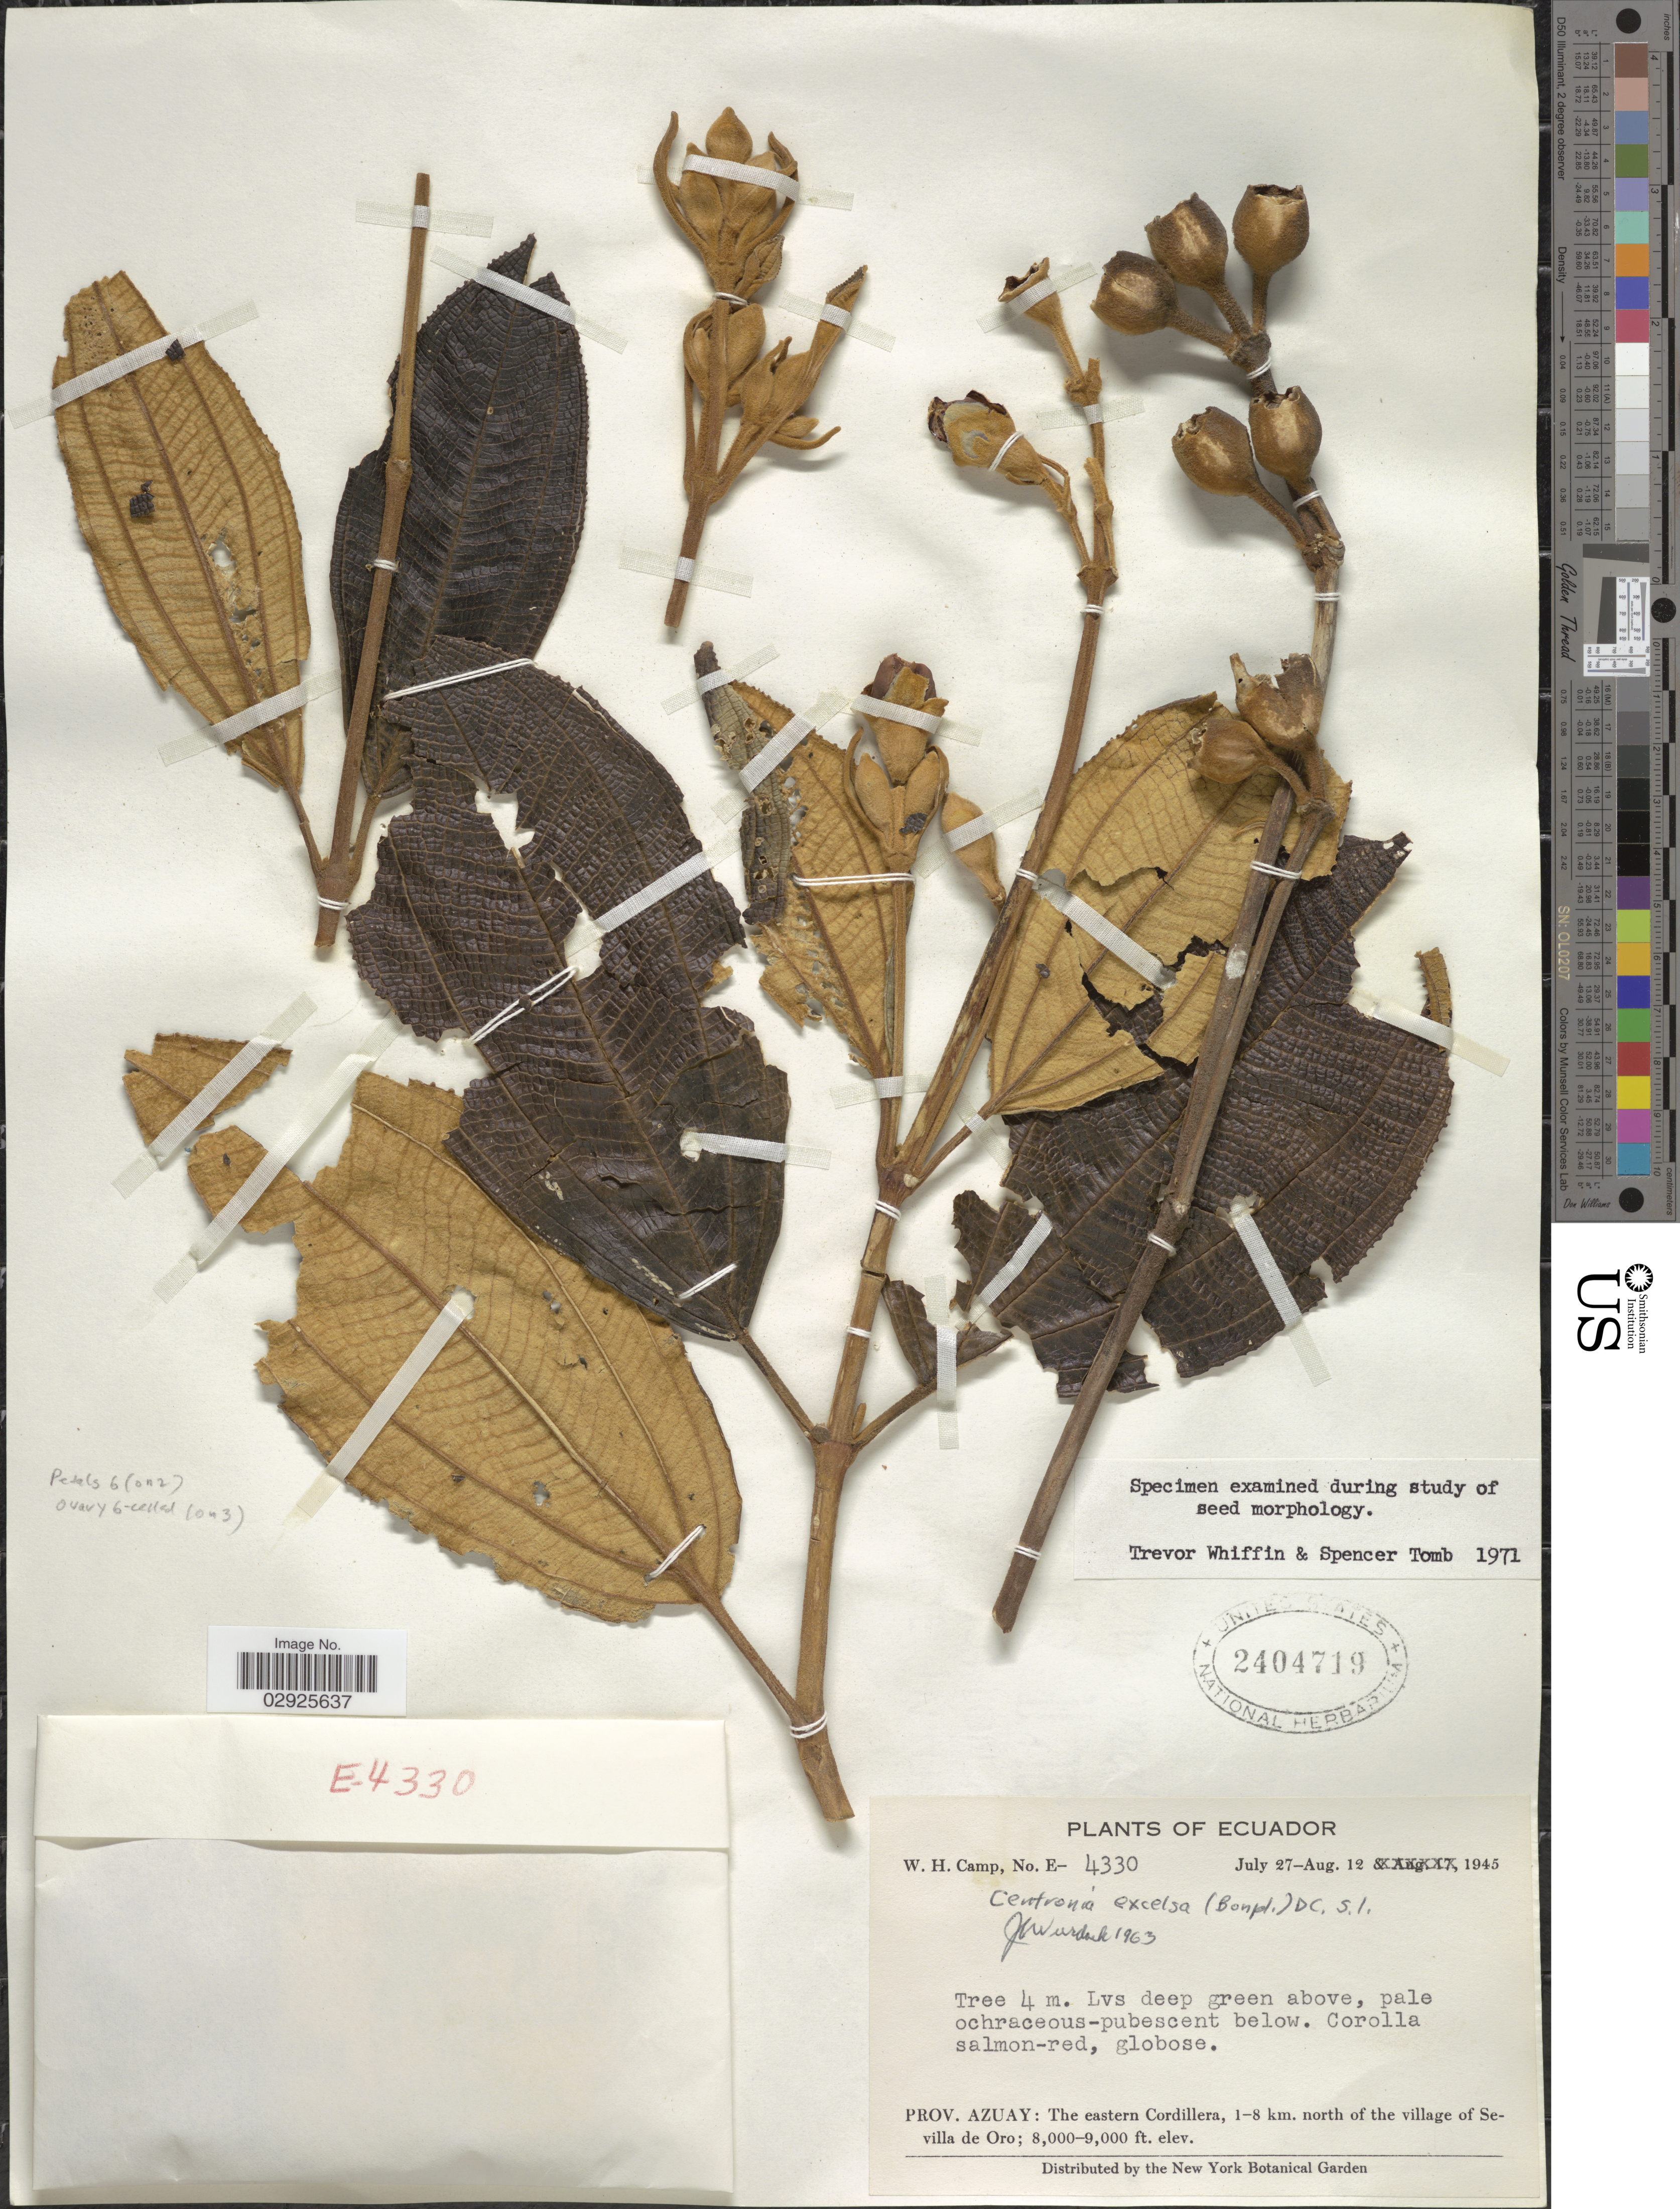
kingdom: Plantae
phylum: Tracheophyta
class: Magnoliopsida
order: Myrtales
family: Melastomataceae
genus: Meriania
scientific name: Meriania tomentosa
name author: (Cogn.) Wurdack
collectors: W. H. Camp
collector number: E-4330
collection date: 1945-07-27/1945-08-12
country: Ecuador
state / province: Azuay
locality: Prov. Azuay: The eastern Cordillera, 1-8 km. north of the village of Sevilla de Oro.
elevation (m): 2438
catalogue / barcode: US 2404719